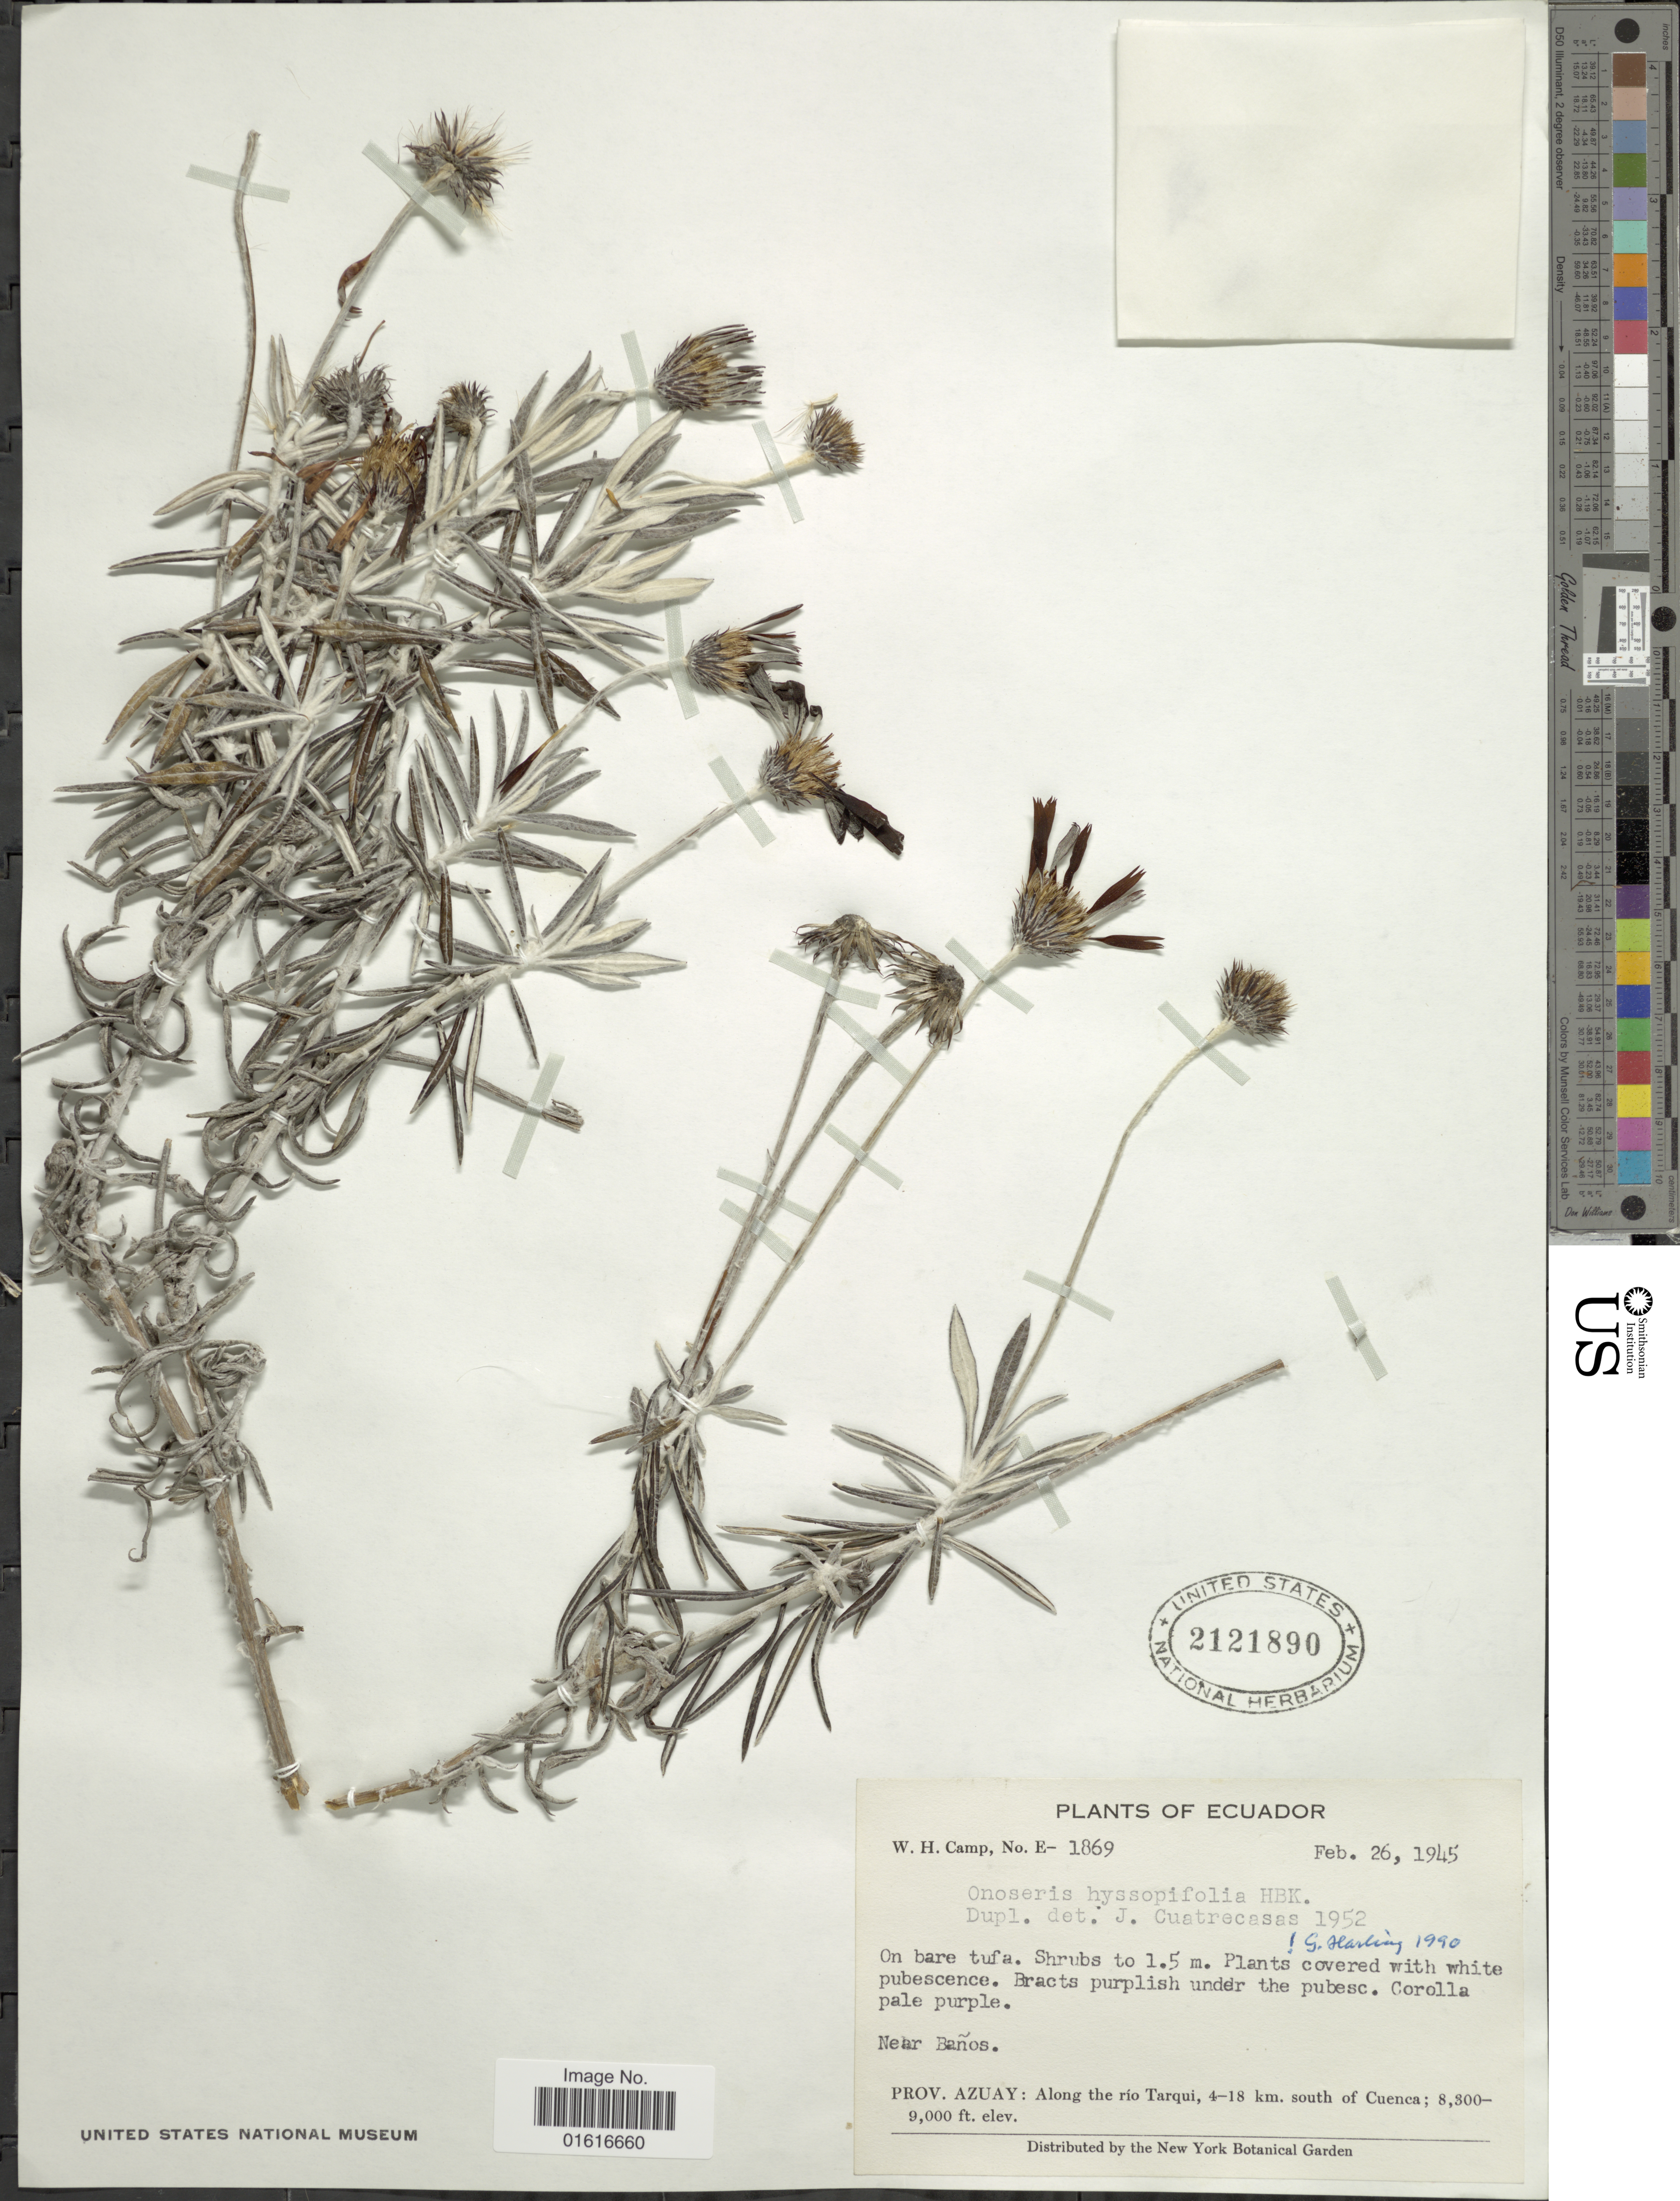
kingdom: Plantae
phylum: Tracheophyta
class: Magnoliopsida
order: Asterales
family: Asteraceae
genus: Onoseris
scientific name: Onoseris hyssopifolia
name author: Kunth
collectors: W. H. Camp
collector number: E1869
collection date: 1945-02-26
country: Ecuador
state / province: Azuay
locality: Along the road Tarqui, 4-18 km south of Cuenca, near Banos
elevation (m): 2530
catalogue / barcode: US 2121890